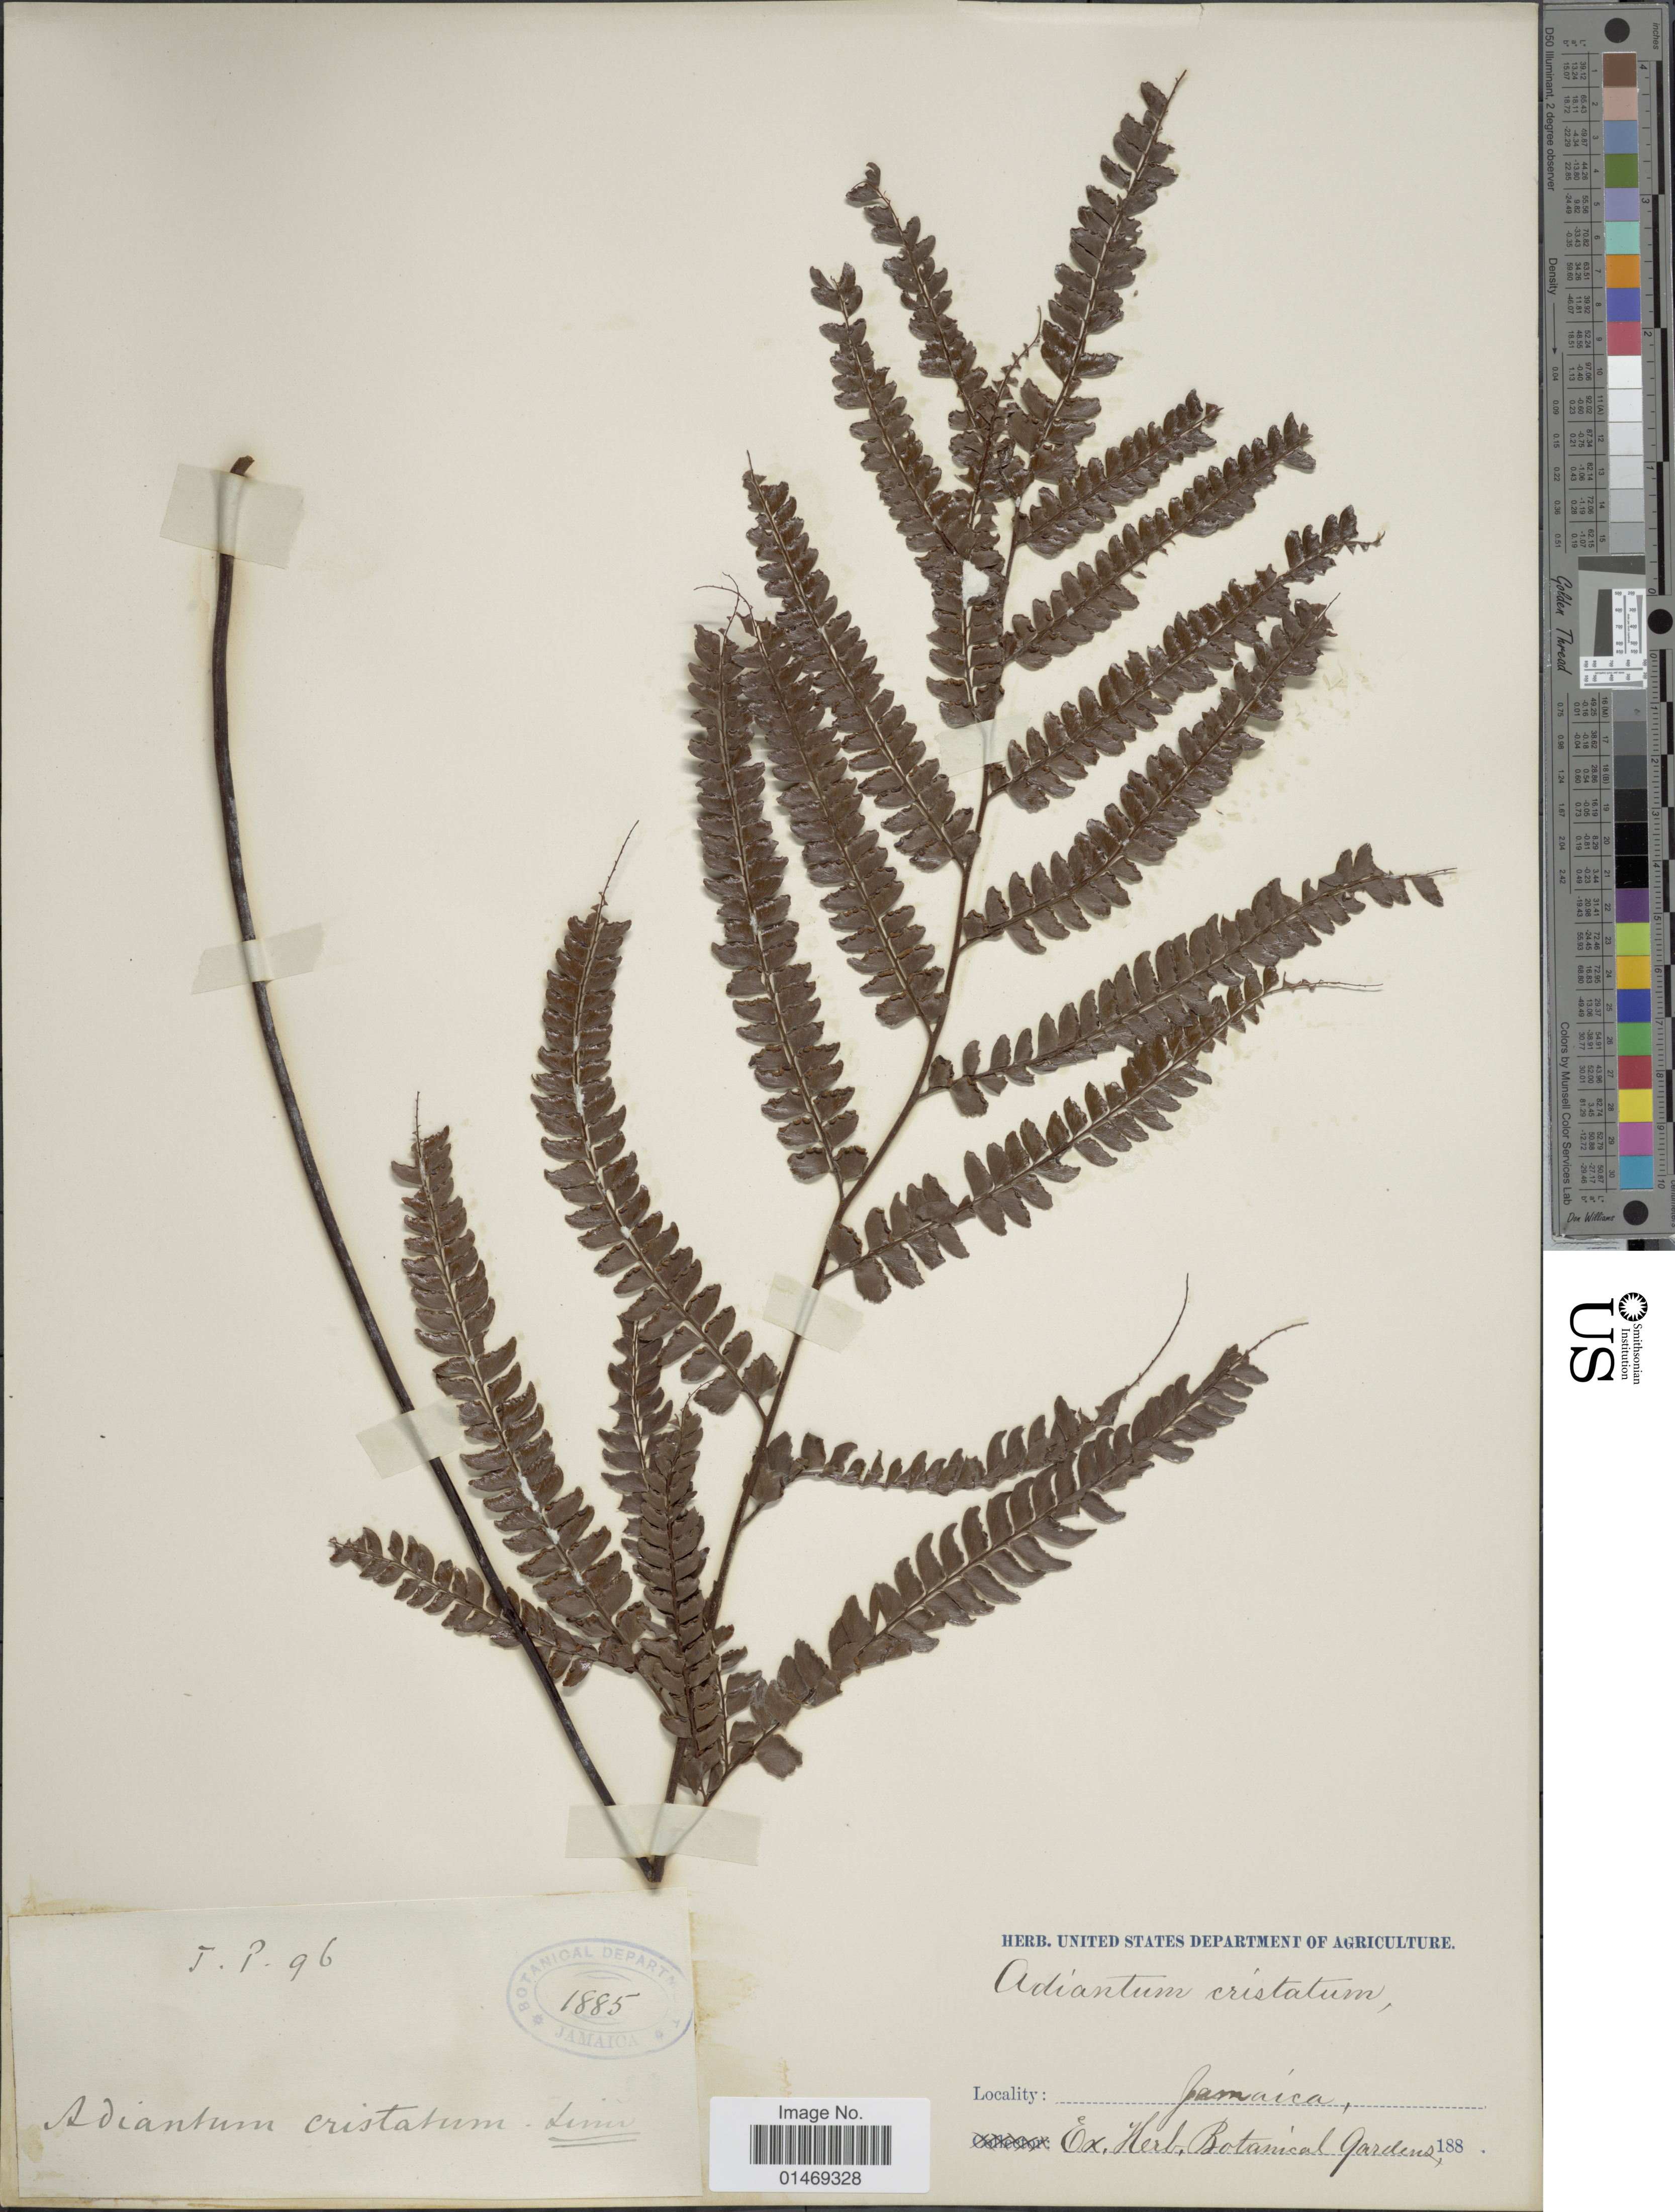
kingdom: Plantae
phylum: Tracheophyta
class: Polypodiopsida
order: Polypodiales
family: Pteridaceae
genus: Adiantum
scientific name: Adiantum pyramidale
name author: (L.) Willd.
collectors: J.P.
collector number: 96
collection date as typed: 188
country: Jamaica